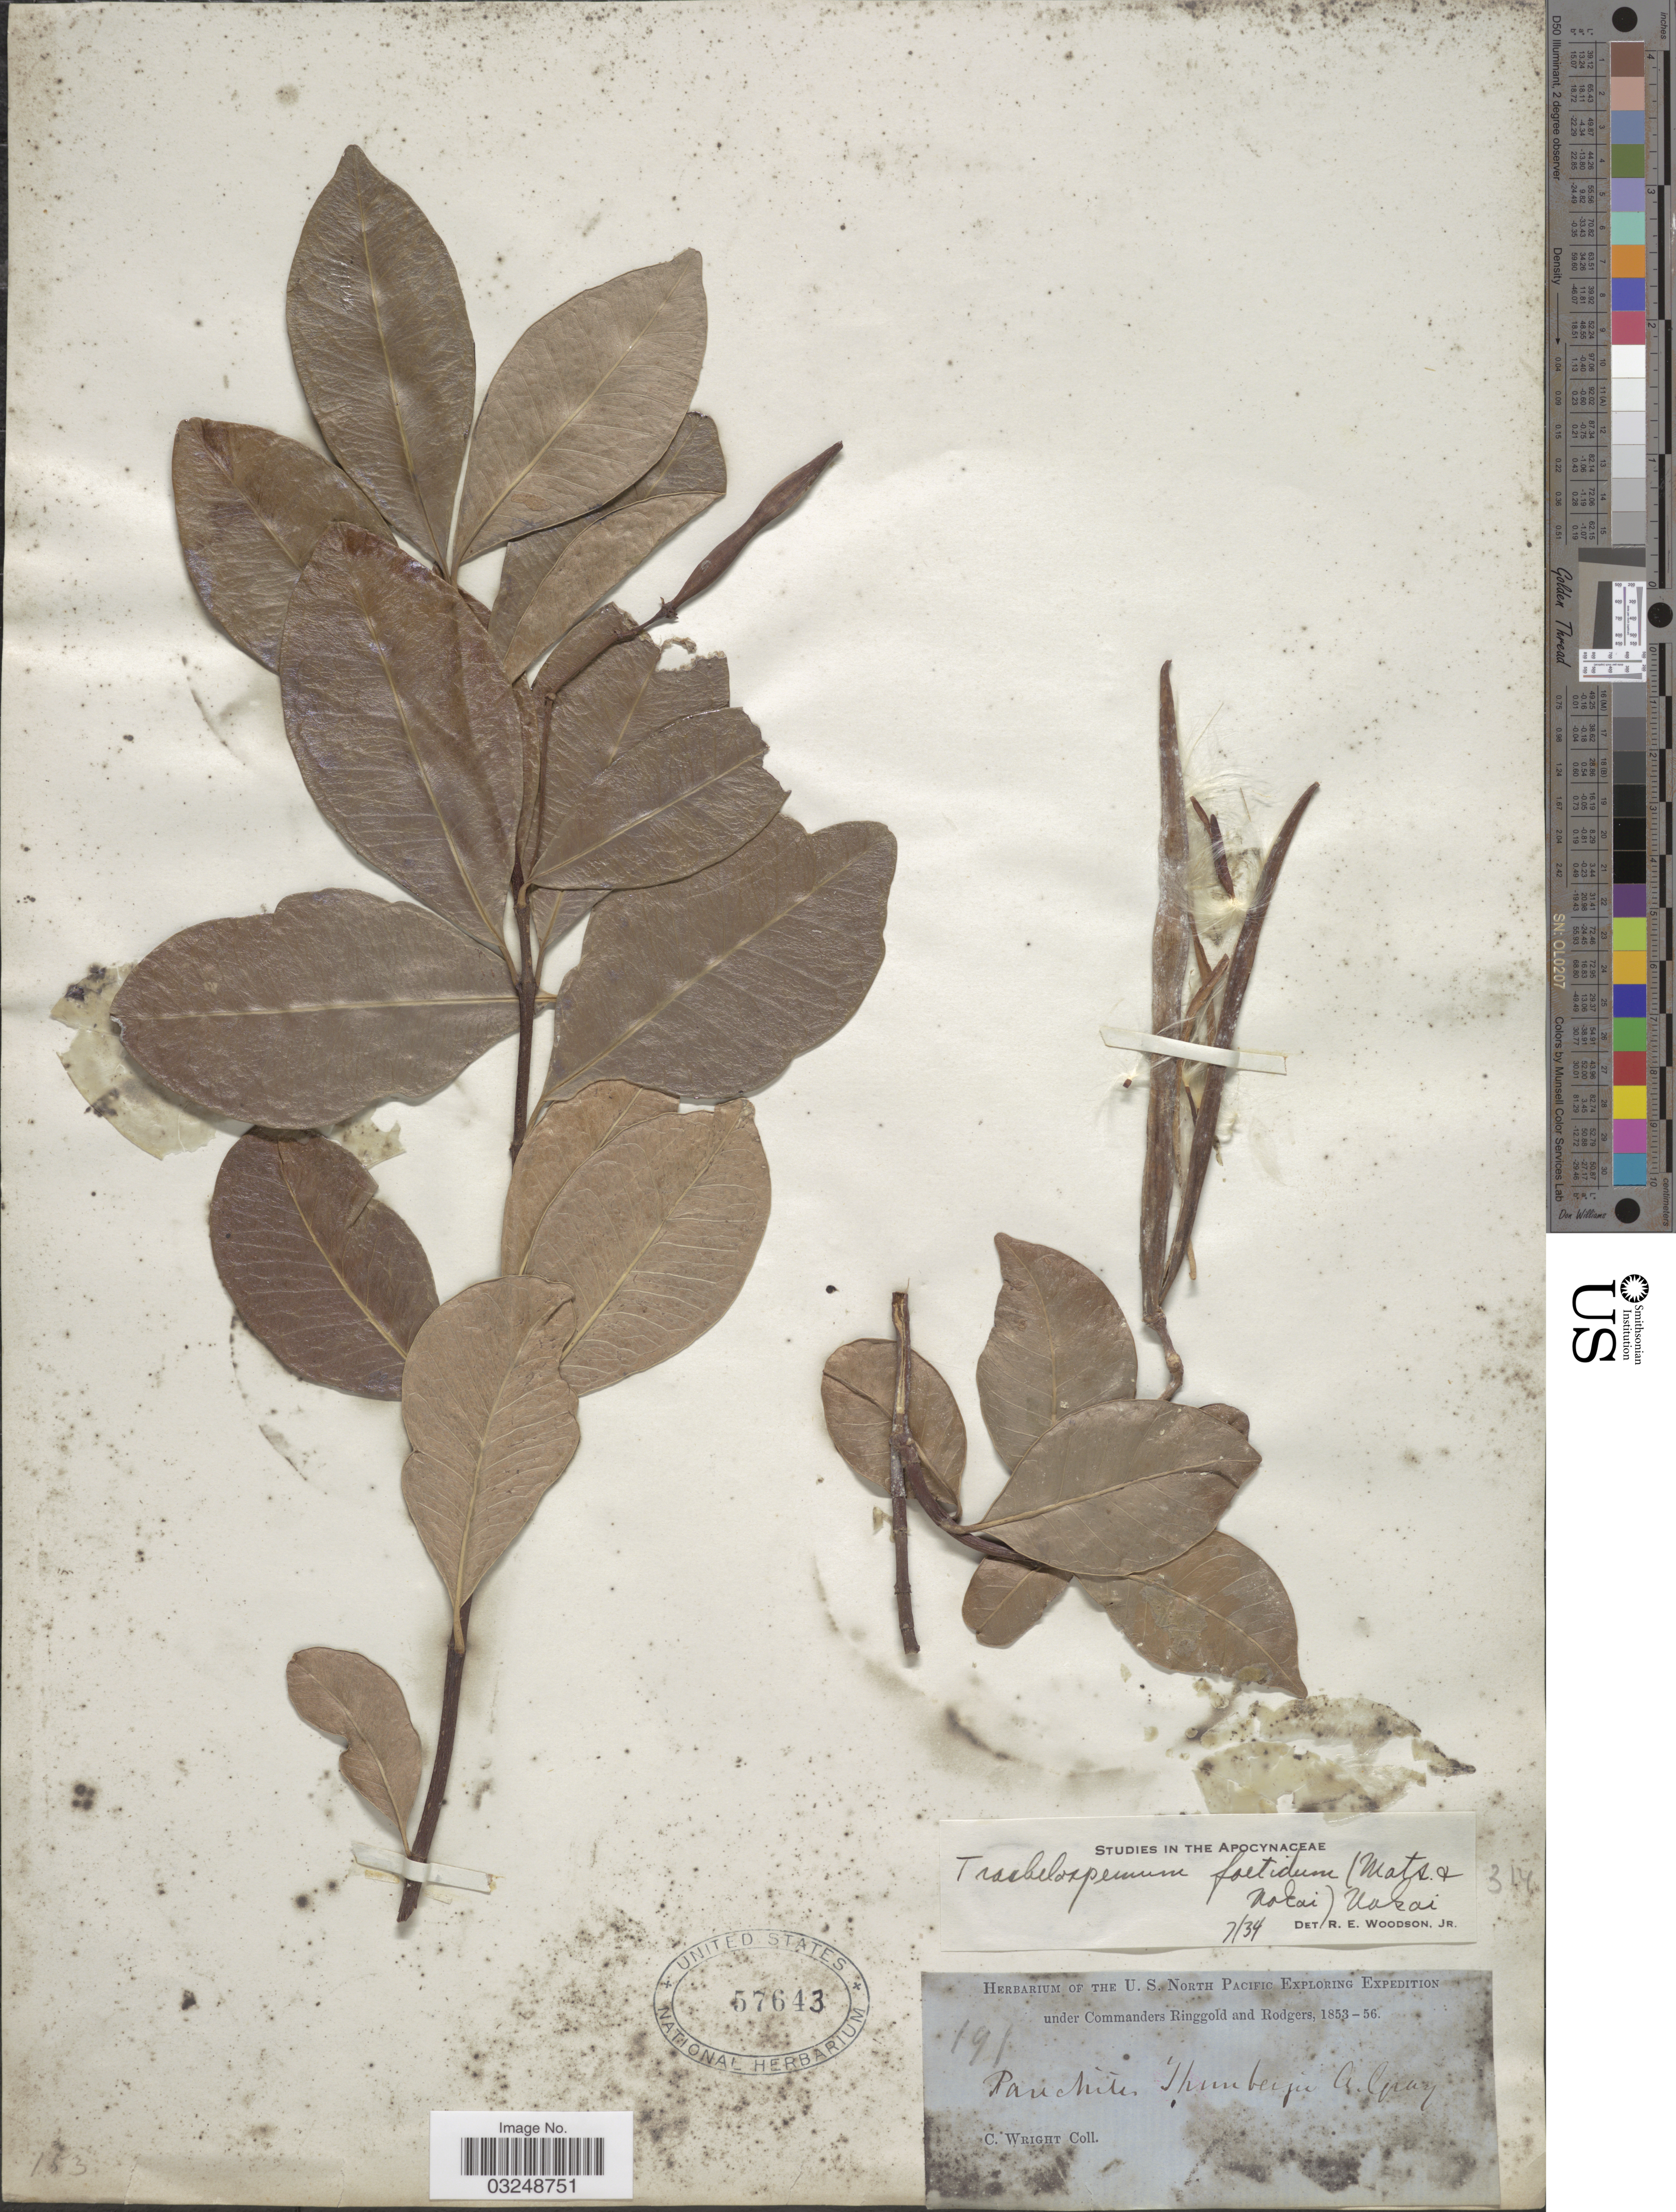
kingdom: Plantae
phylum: Tracheophyta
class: Magnoliopsida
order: Gentianales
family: Apocynaceae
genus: Trachelospermum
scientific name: Trachelospermum foetidum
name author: (Matsum. & Nakai) Nakai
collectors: C. Wright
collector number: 191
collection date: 1853/1856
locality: U.S. North Pacific.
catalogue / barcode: US 57643